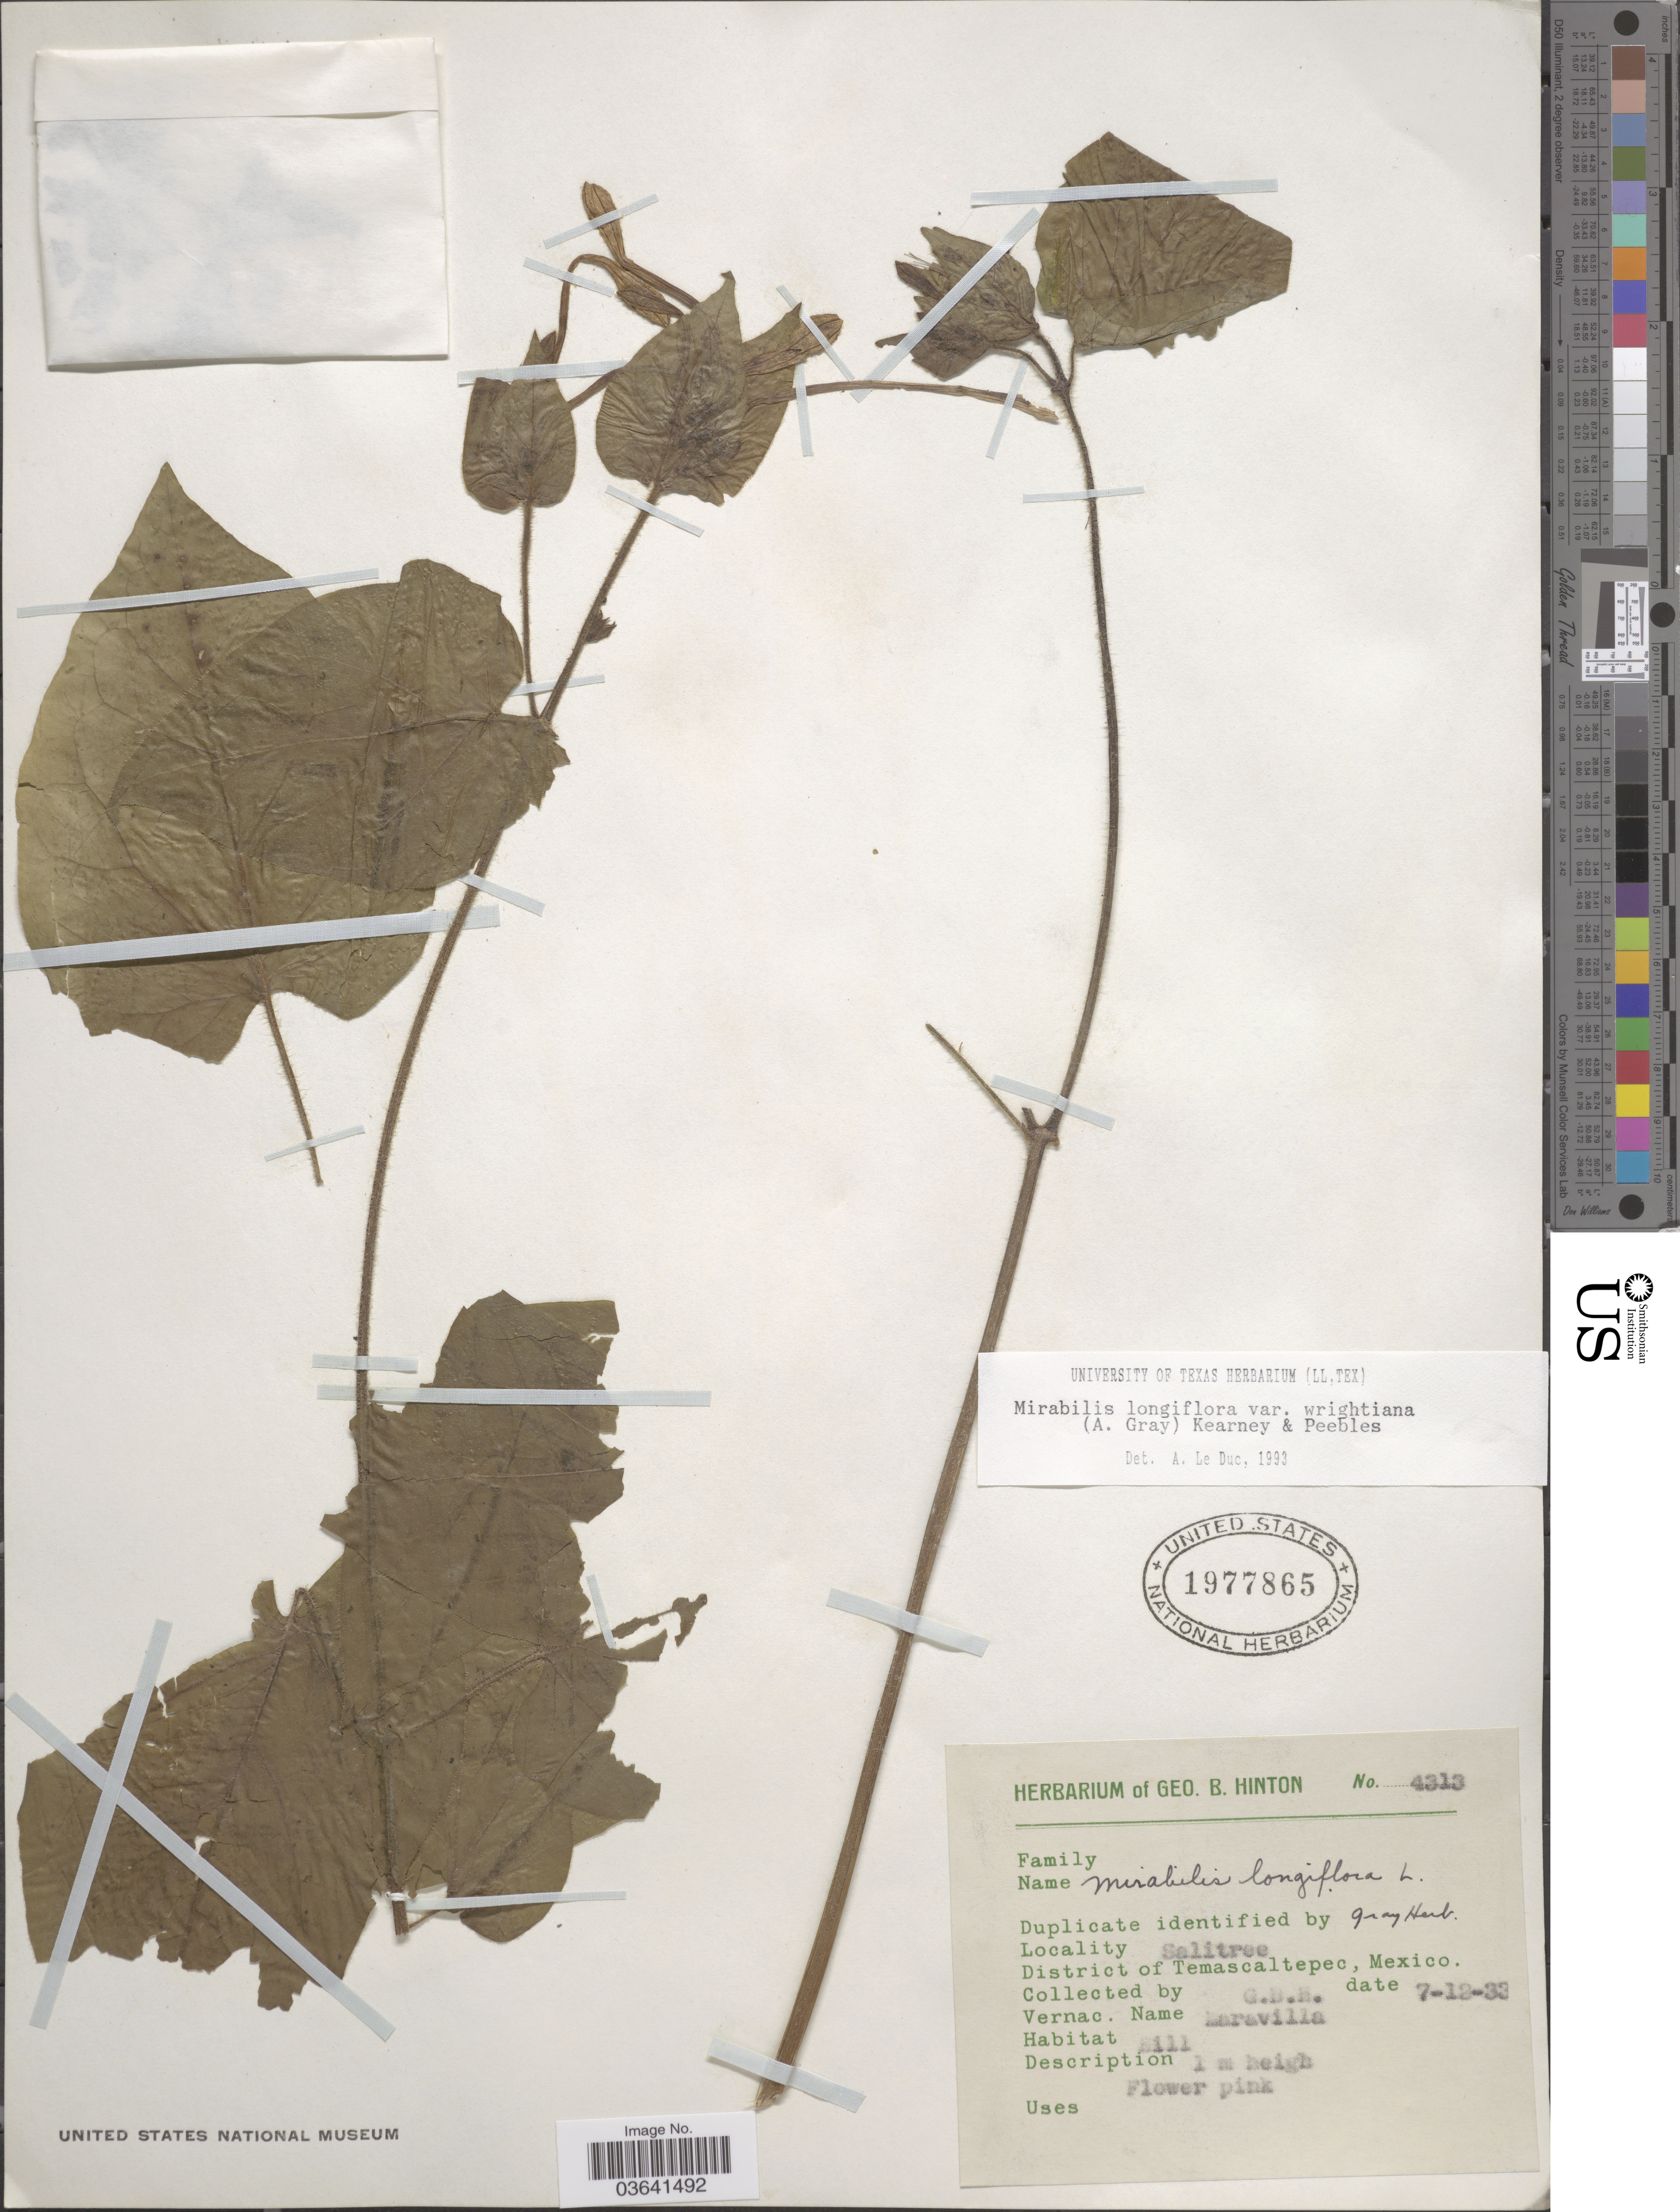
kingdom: Plantae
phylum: Tracheophyta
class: Magnoliopsida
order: Caryophyllales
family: Nyctaginaceae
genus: Mirabilis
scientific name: Mirabilis longiflora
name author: L.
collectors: G. B. Hinton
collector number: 4313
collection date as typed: Transcribed d/m/y: 7/12/33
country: Mexico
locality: Salitree. District of Temascaltepec.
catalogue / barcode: US 1977865